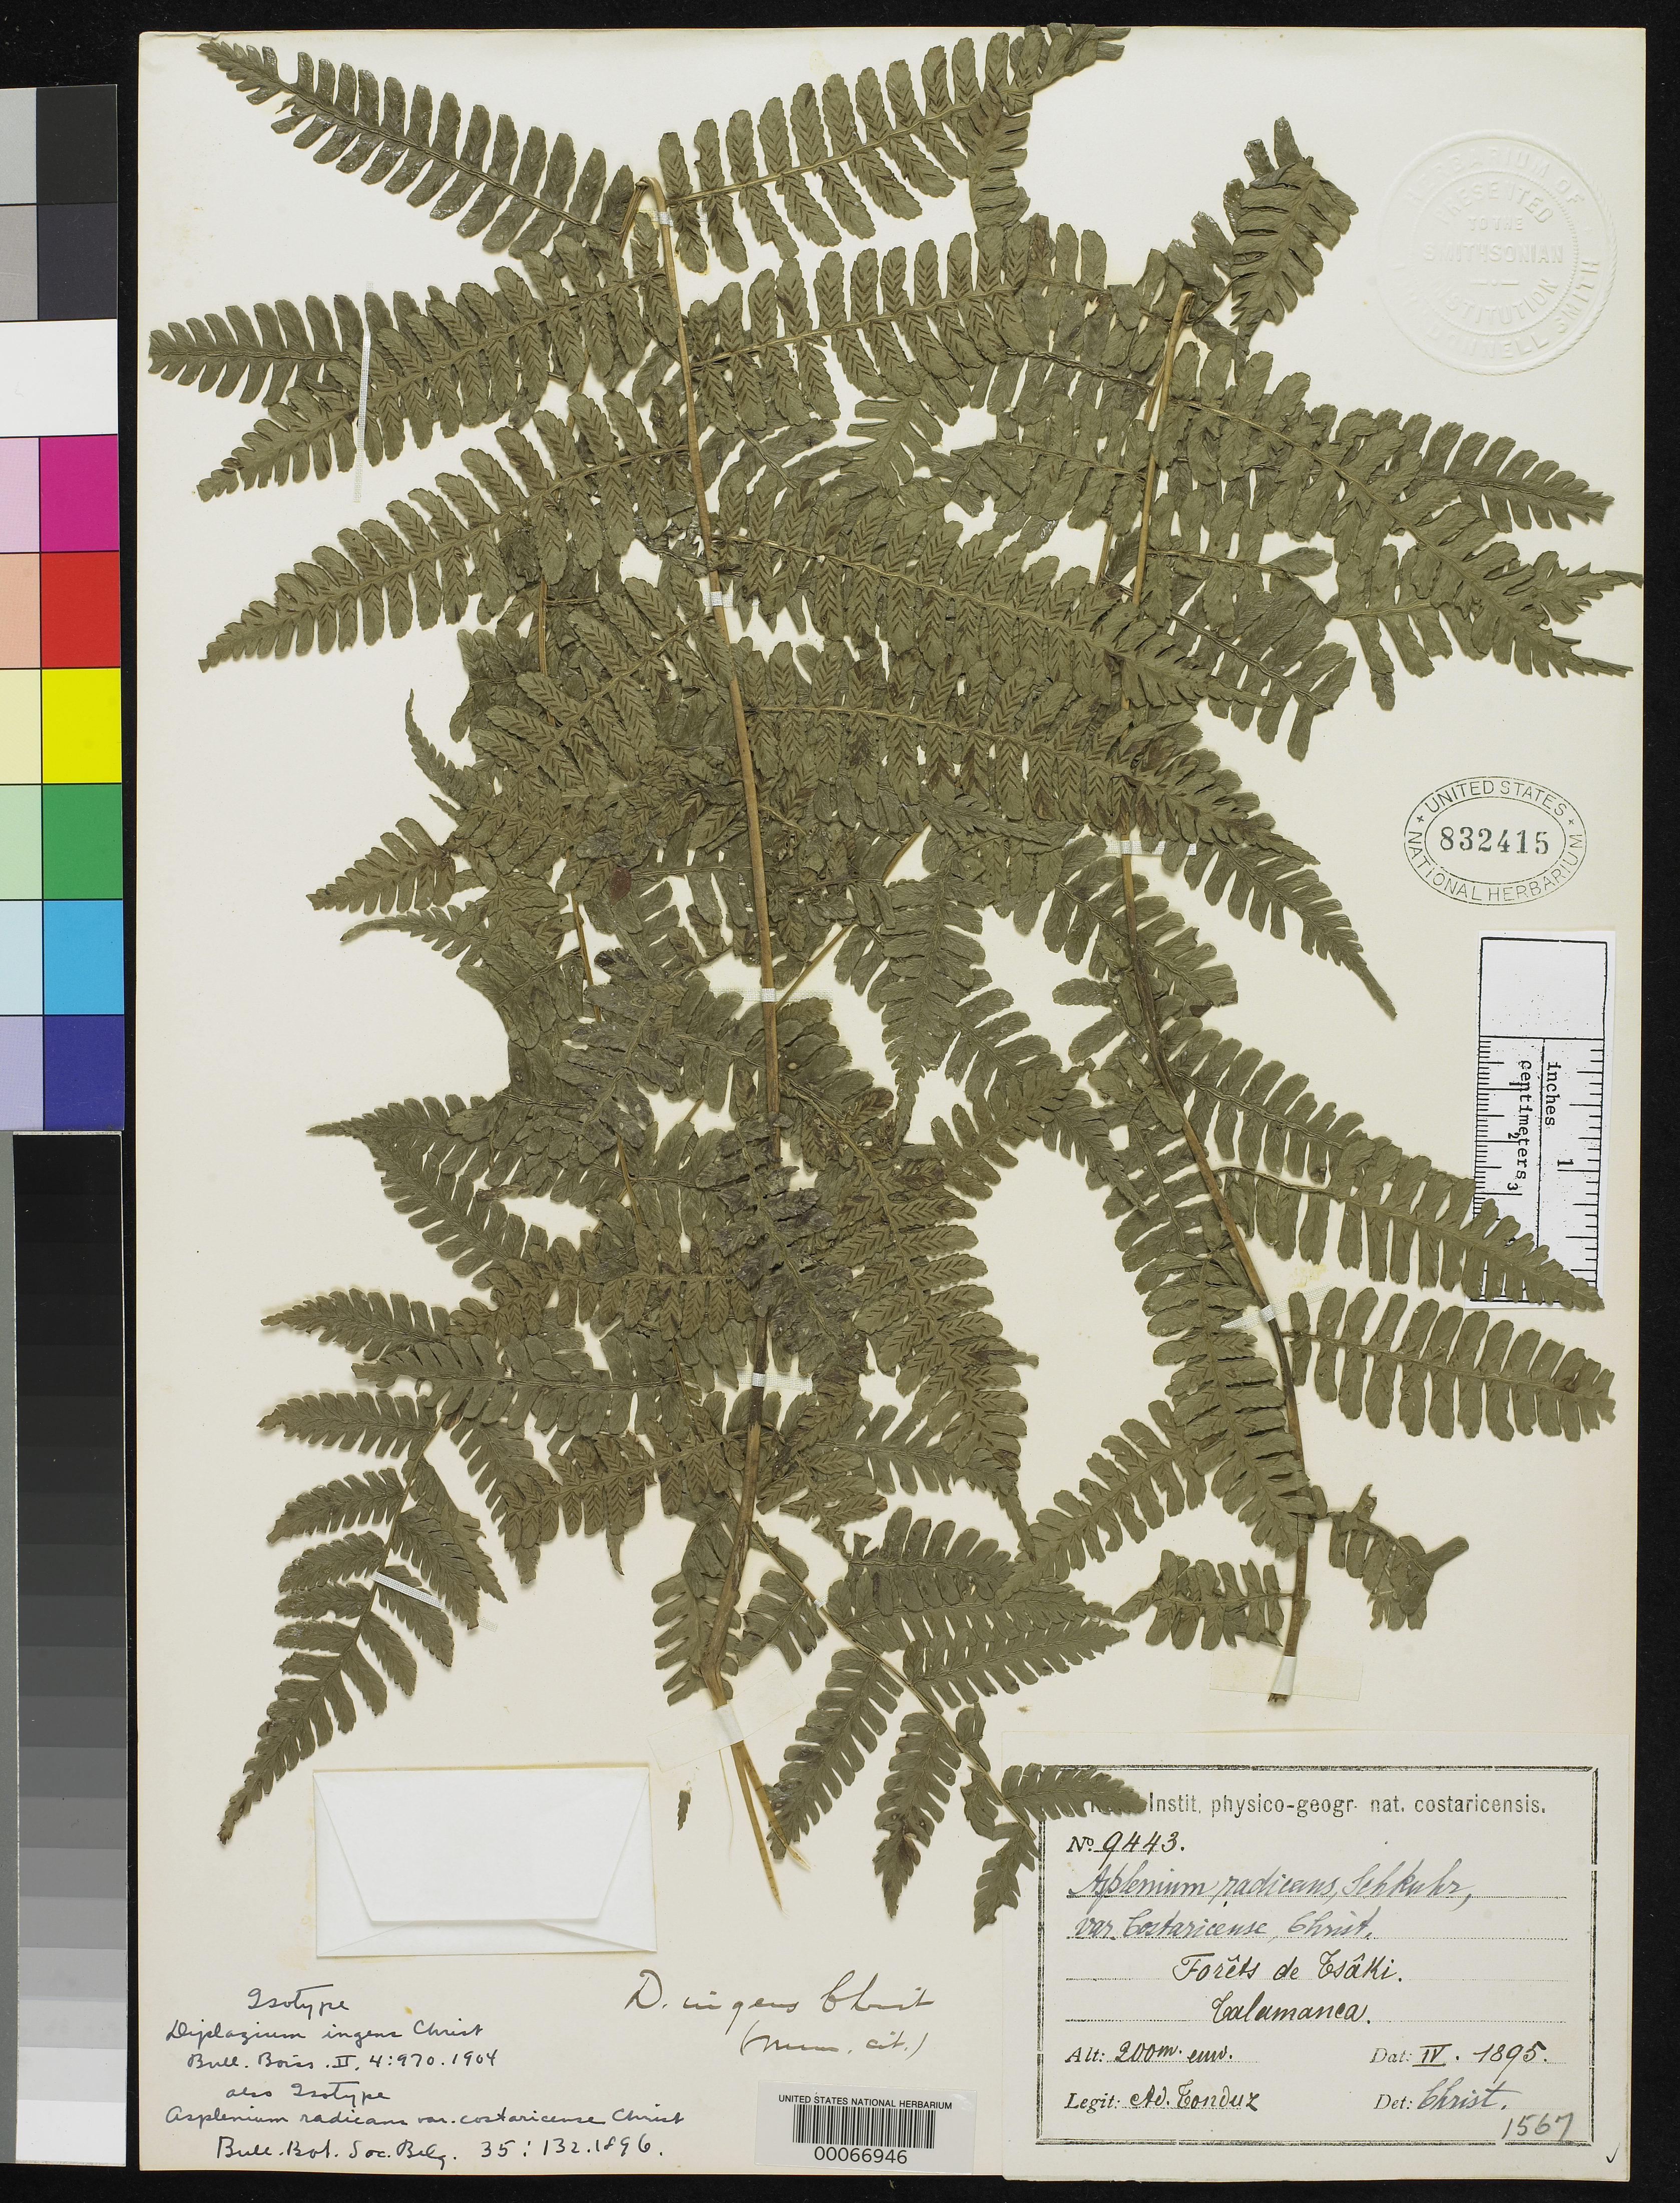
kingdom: Plantae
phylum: Tracheophyta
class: Polypodiopsida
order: Polypodiales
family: Aspleniaceae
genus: Asplenium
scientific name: Asplenium radicans var. costaricense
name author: Christ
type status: Isotype; Isosyntype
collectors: A. Tonduz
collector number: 9443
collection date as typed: Apr 1895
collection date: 1895-04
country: Costa Rica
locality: Talamanca, forets de Tsaki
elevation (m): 200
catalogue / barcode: US 832415